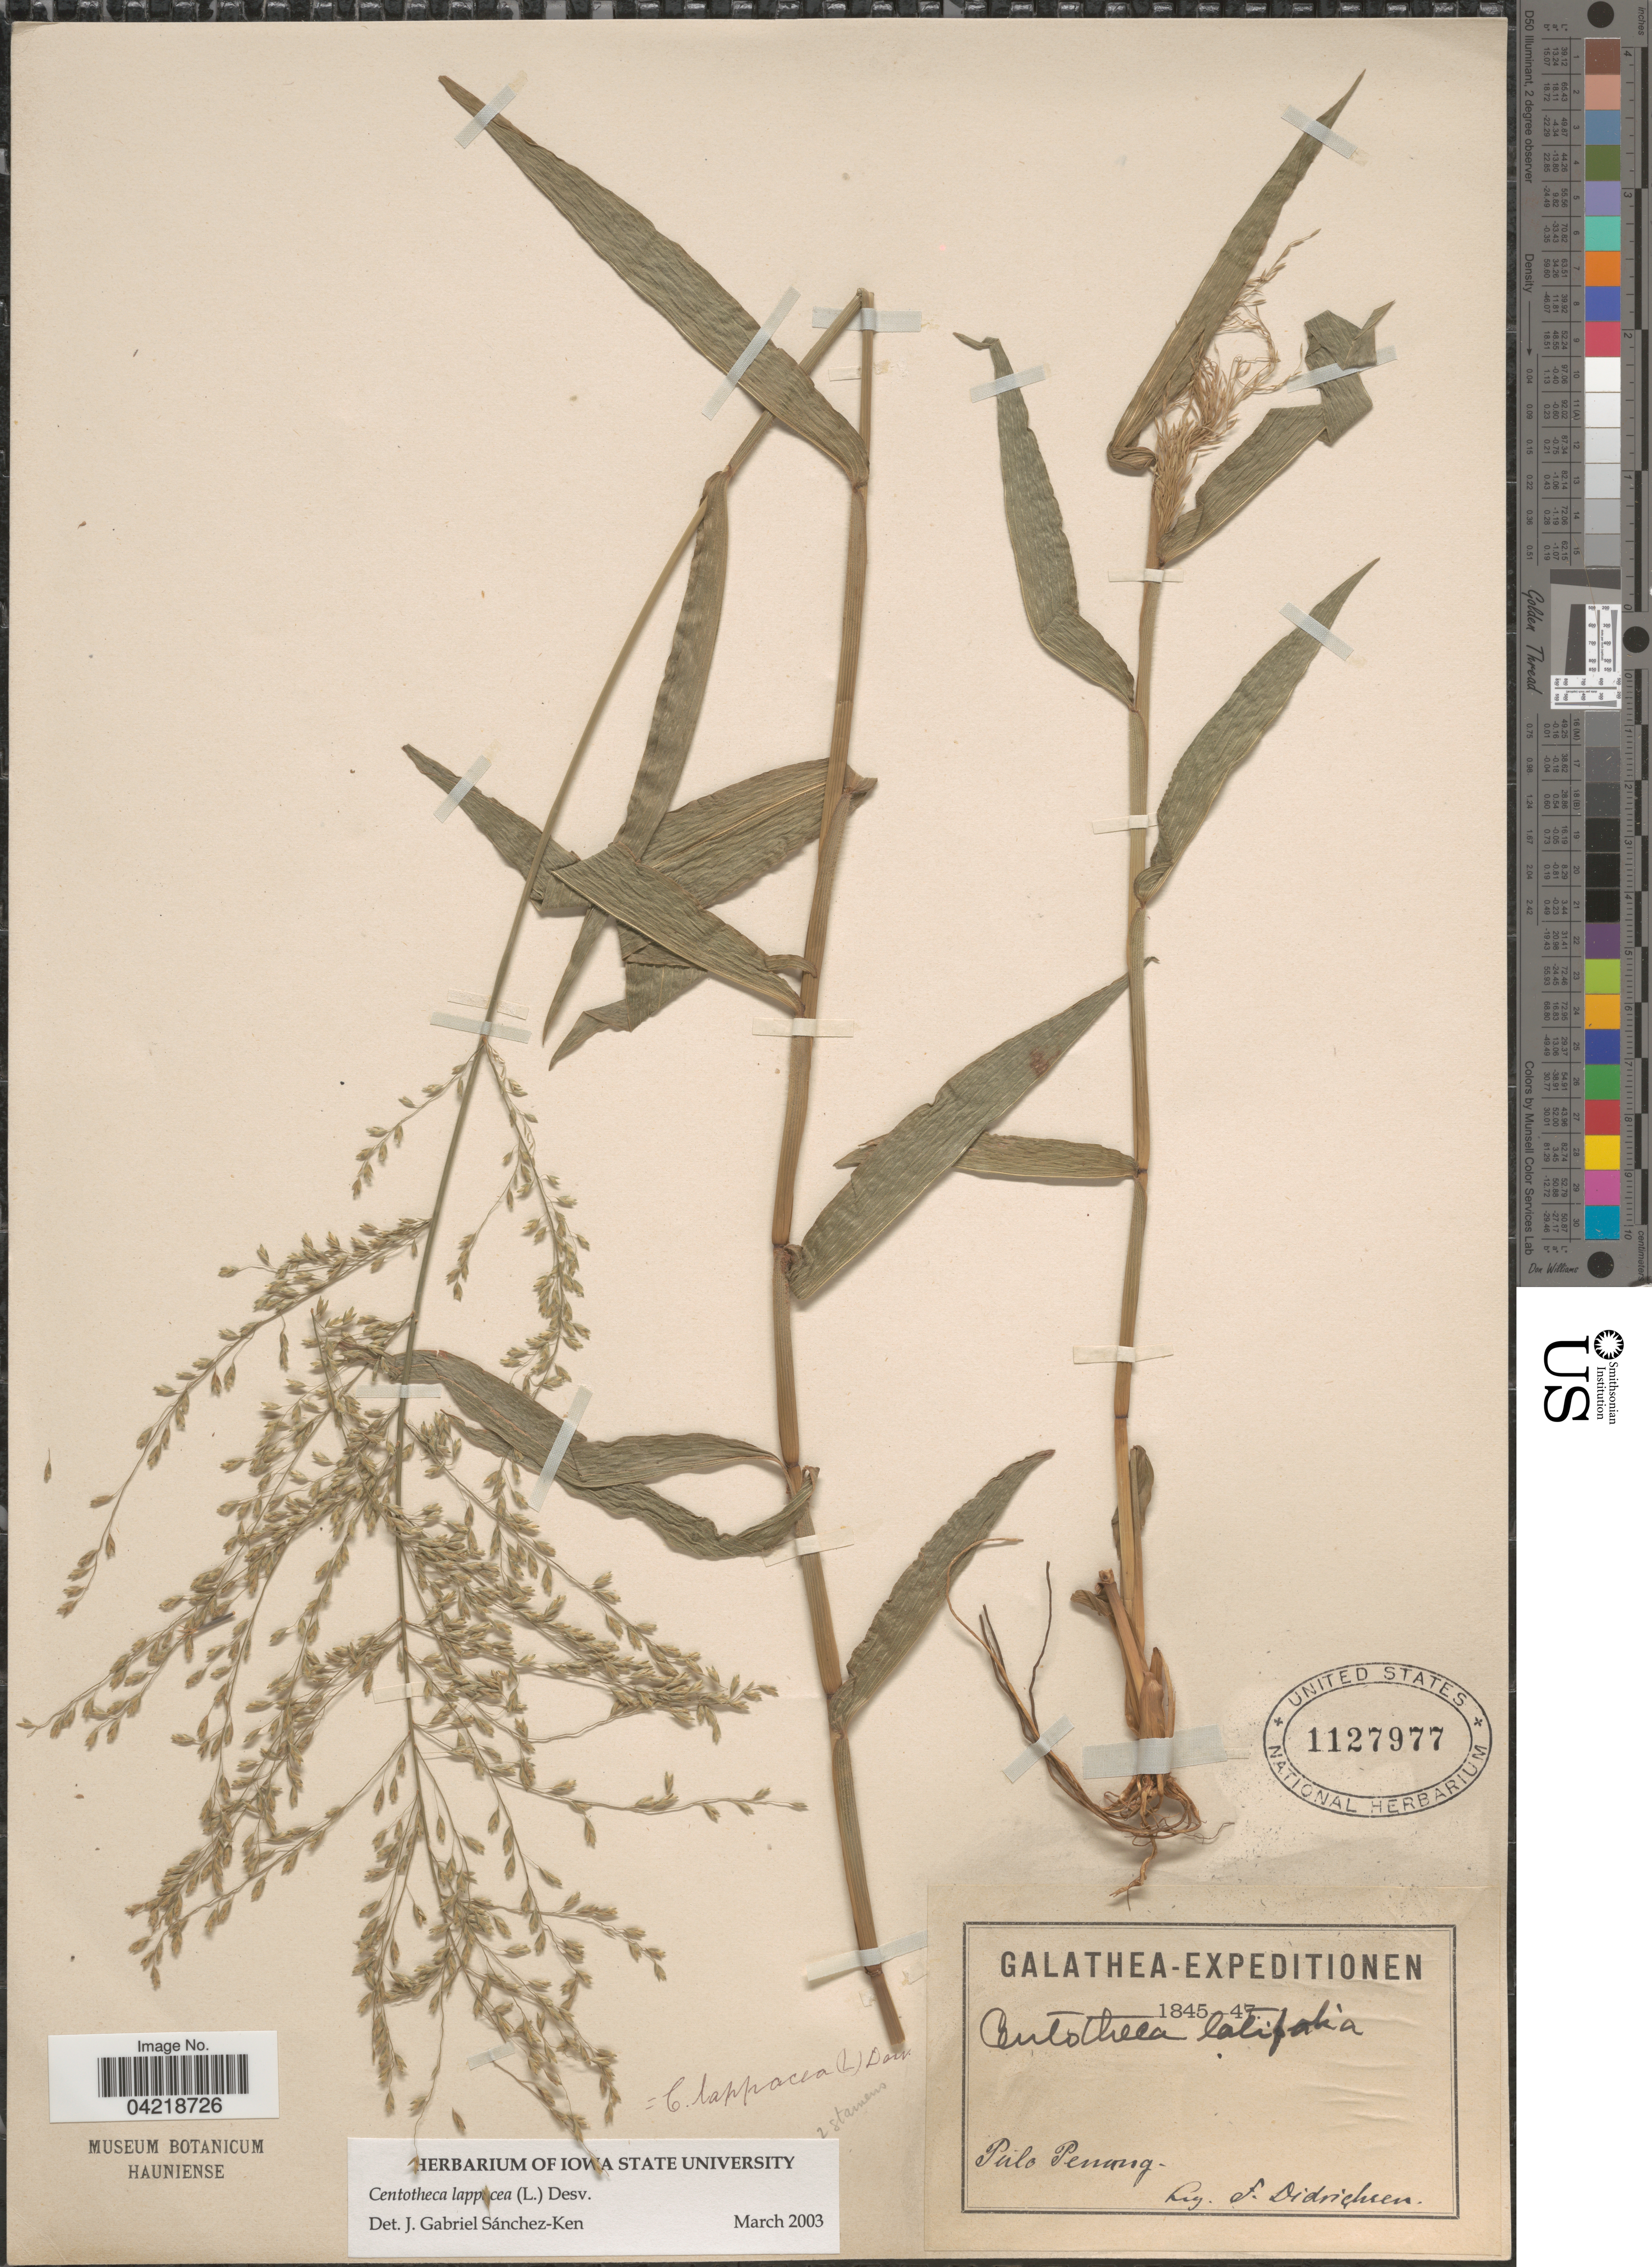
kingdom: Plantae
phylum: Tracheophyta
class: Liliopsida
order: Poales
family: Poaceae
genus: Centotheca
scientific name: Centotheca lappacea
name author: (L.) Desv.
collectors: F. Didrichsen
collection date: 1845/1847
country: Malaysia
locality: Galathea-Expeditionen. Pulo Penang.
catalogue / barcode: US 1127977